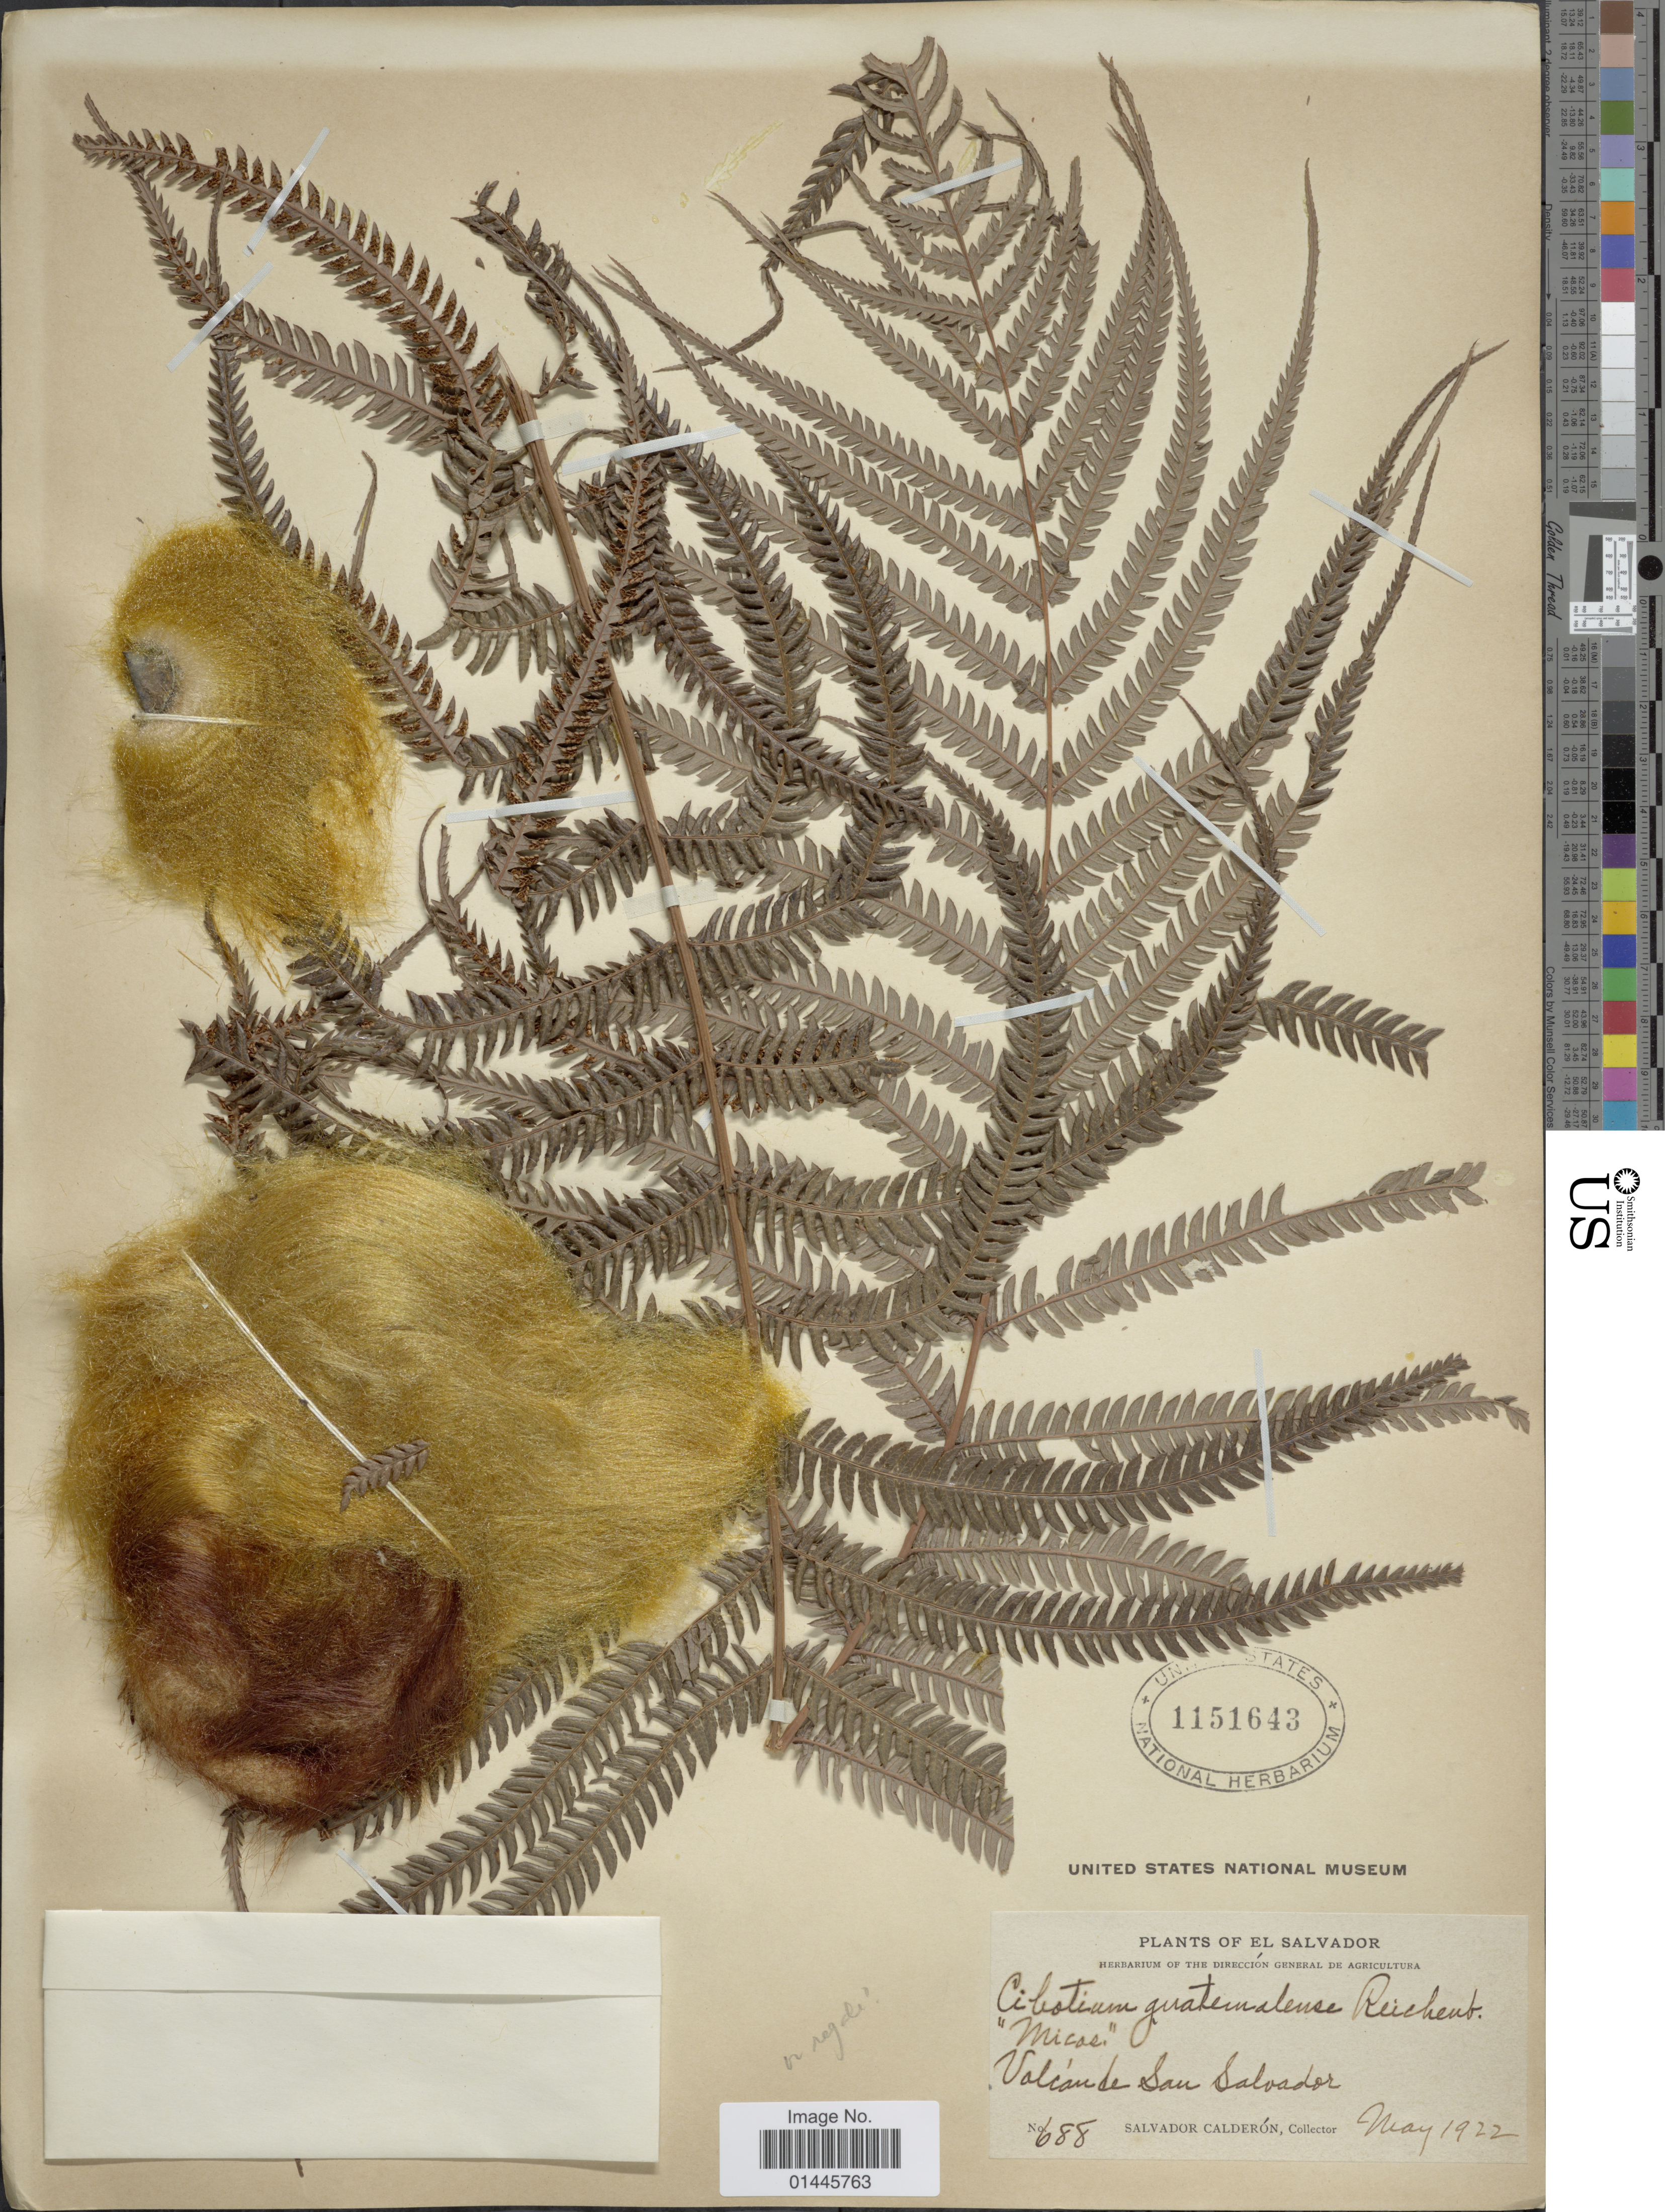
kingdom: Plantae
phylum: Tracheophyta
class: Polypodiopsida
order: Cyatheales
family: Cibotiaceae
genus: Cibotium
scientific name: Cibotium regale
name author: Verschaff. & Lem.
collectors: S. Calderón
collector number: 688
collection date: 1922-05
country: Bahamas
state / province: San Salvador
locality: Micos.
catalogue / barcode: US 1151643